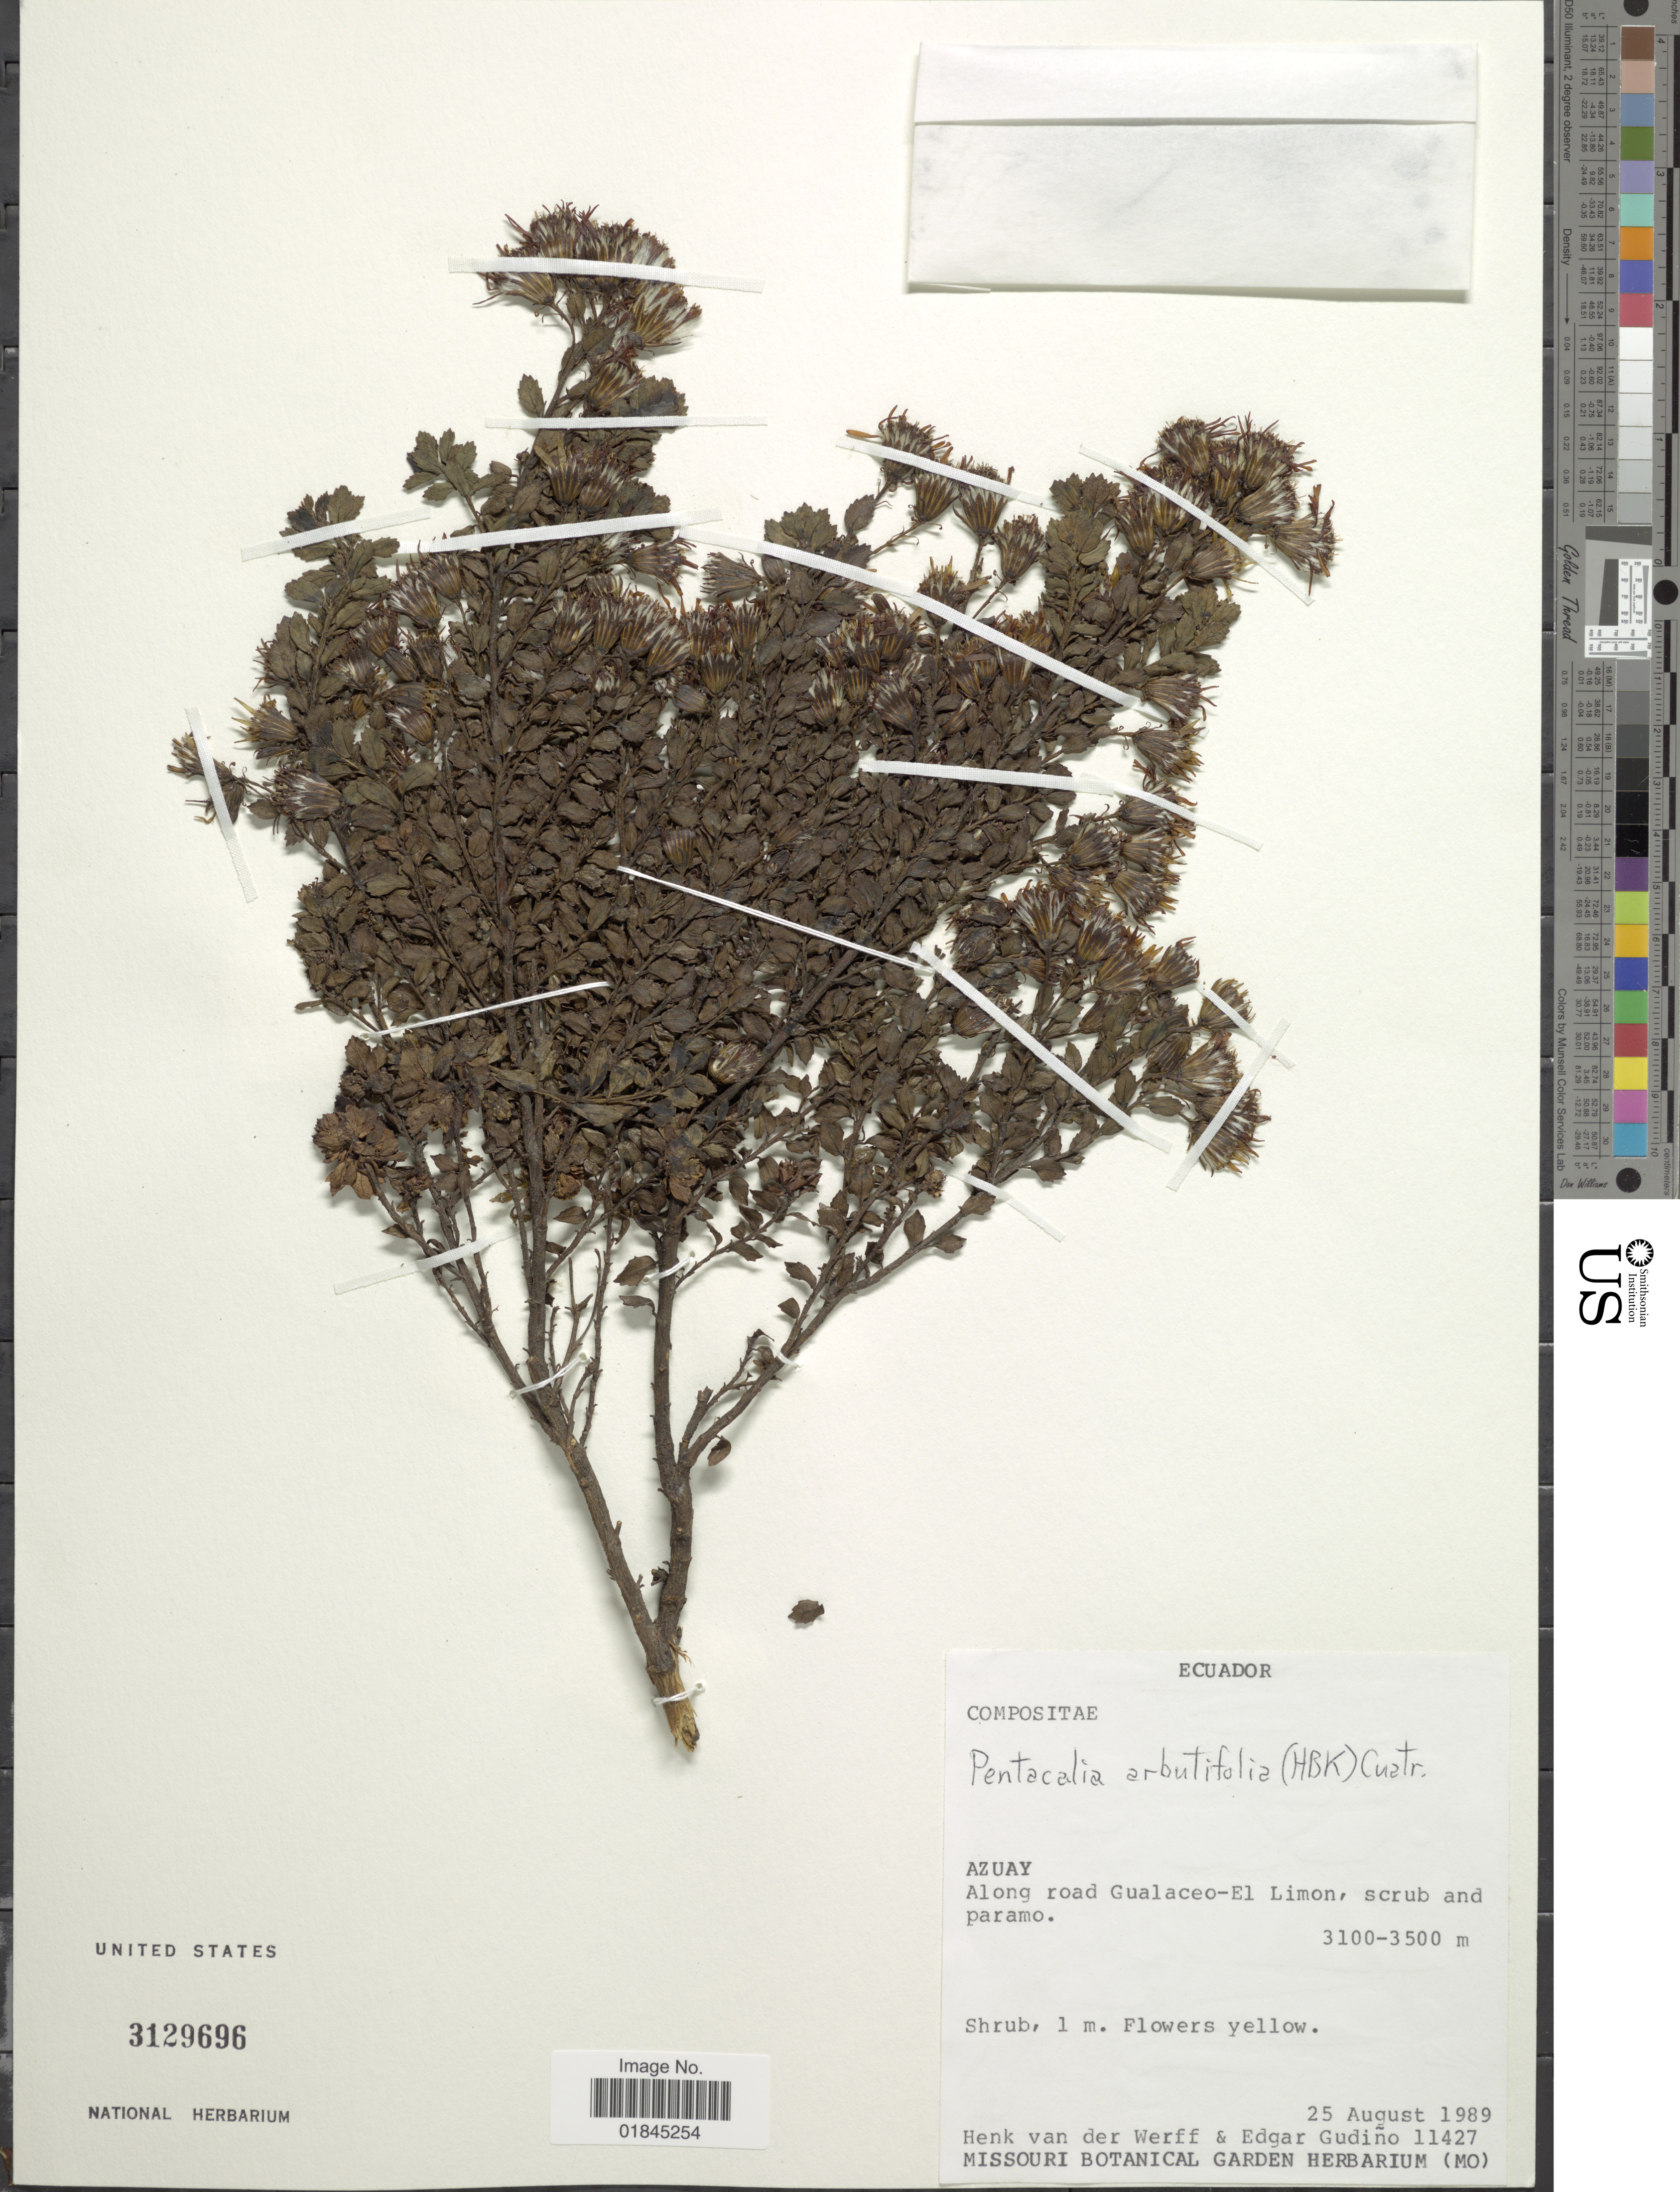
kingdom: Plantae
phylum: Tracheophyta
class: Magnoliopsida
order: Asterales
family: Asteraceae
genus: Pentacalia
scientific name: Pentacalia arbutifolia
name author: (Kunth) Cuatrec.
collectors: H. van der Werff & E. Gudiño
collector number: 11427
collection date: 1989-08-25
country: Ecuador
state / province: Azuay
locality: Azuay. Along road Gualaceo-El Limon, scrub and paramo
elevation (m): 3100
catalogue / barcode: US 3129696